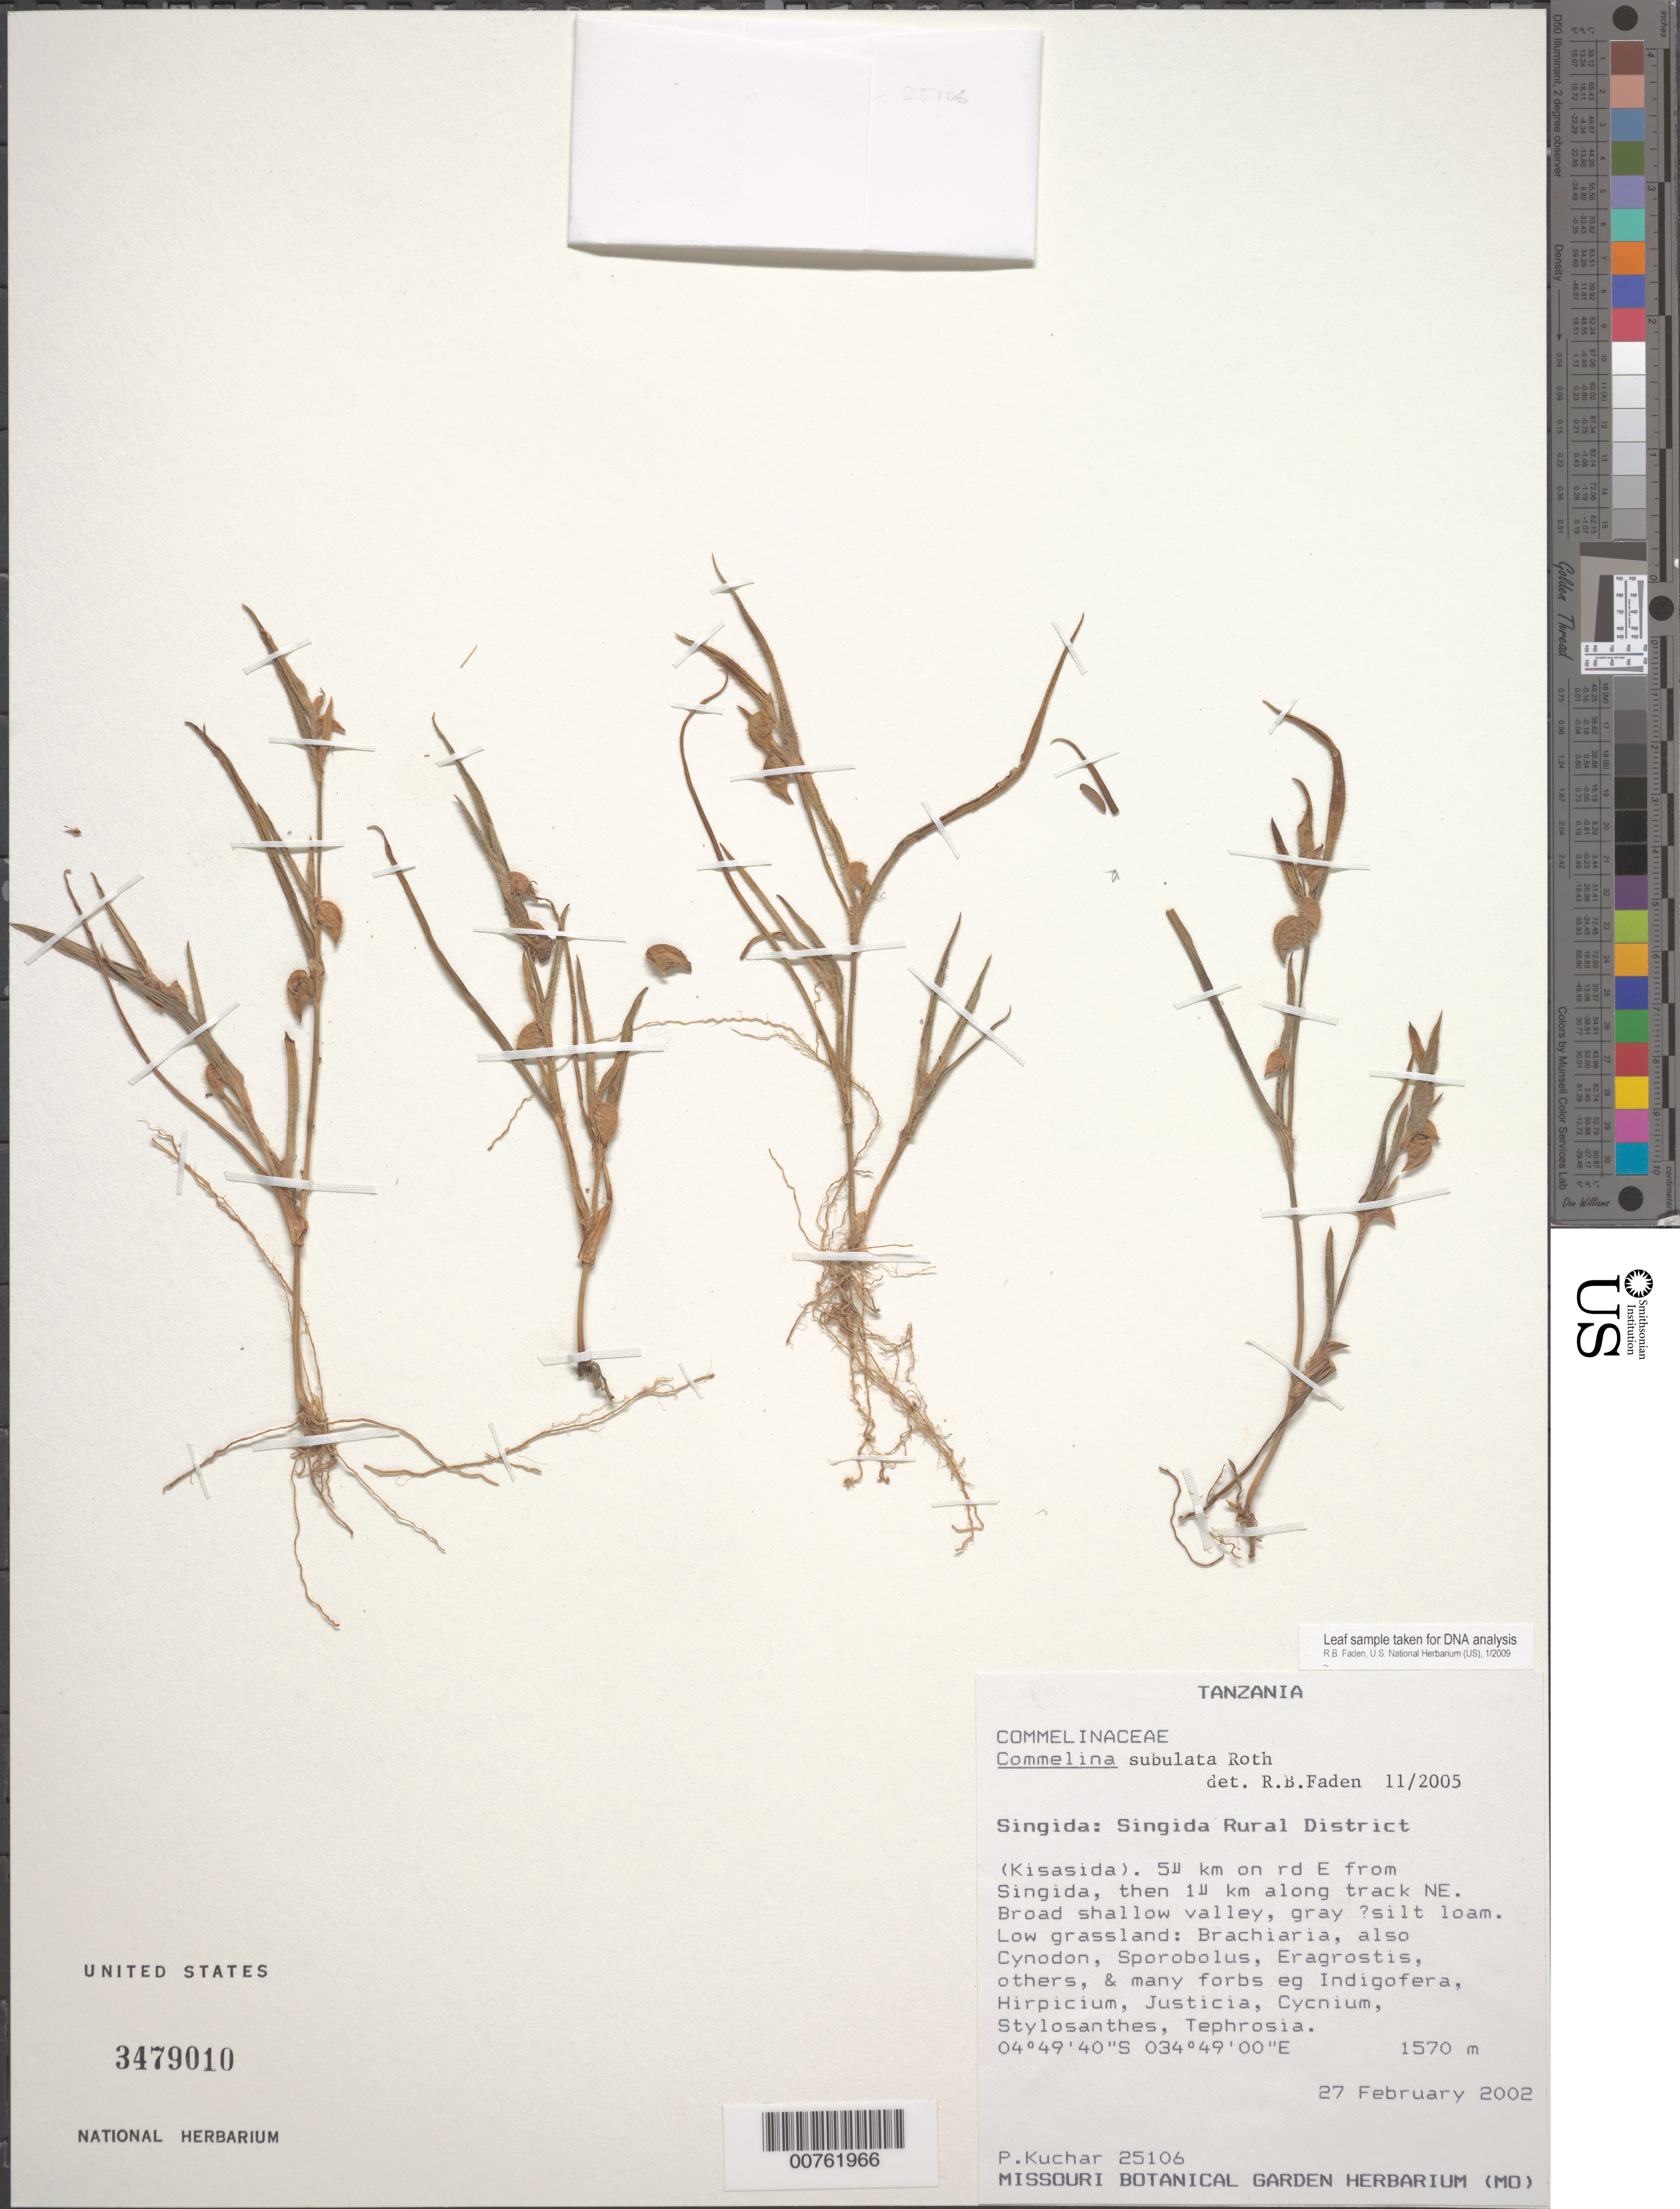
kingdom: Plantae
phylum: Tracheophyta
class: Liliopsida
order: Commelinales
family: Commelinaceae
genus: Commelina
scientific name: Commelina subulata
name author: Roth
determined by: Faden, Robert B., (US), Smithsonian Institution - National Museum of Natural History (UNITED STATES)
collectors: P. Kuchar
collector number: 25106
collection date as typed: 27 Feb 2002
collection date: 2002-02-27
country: Tanzania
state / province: Singida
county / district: Singida Rural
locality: (Kisasida).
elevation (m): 1570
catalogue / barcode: US 3479010